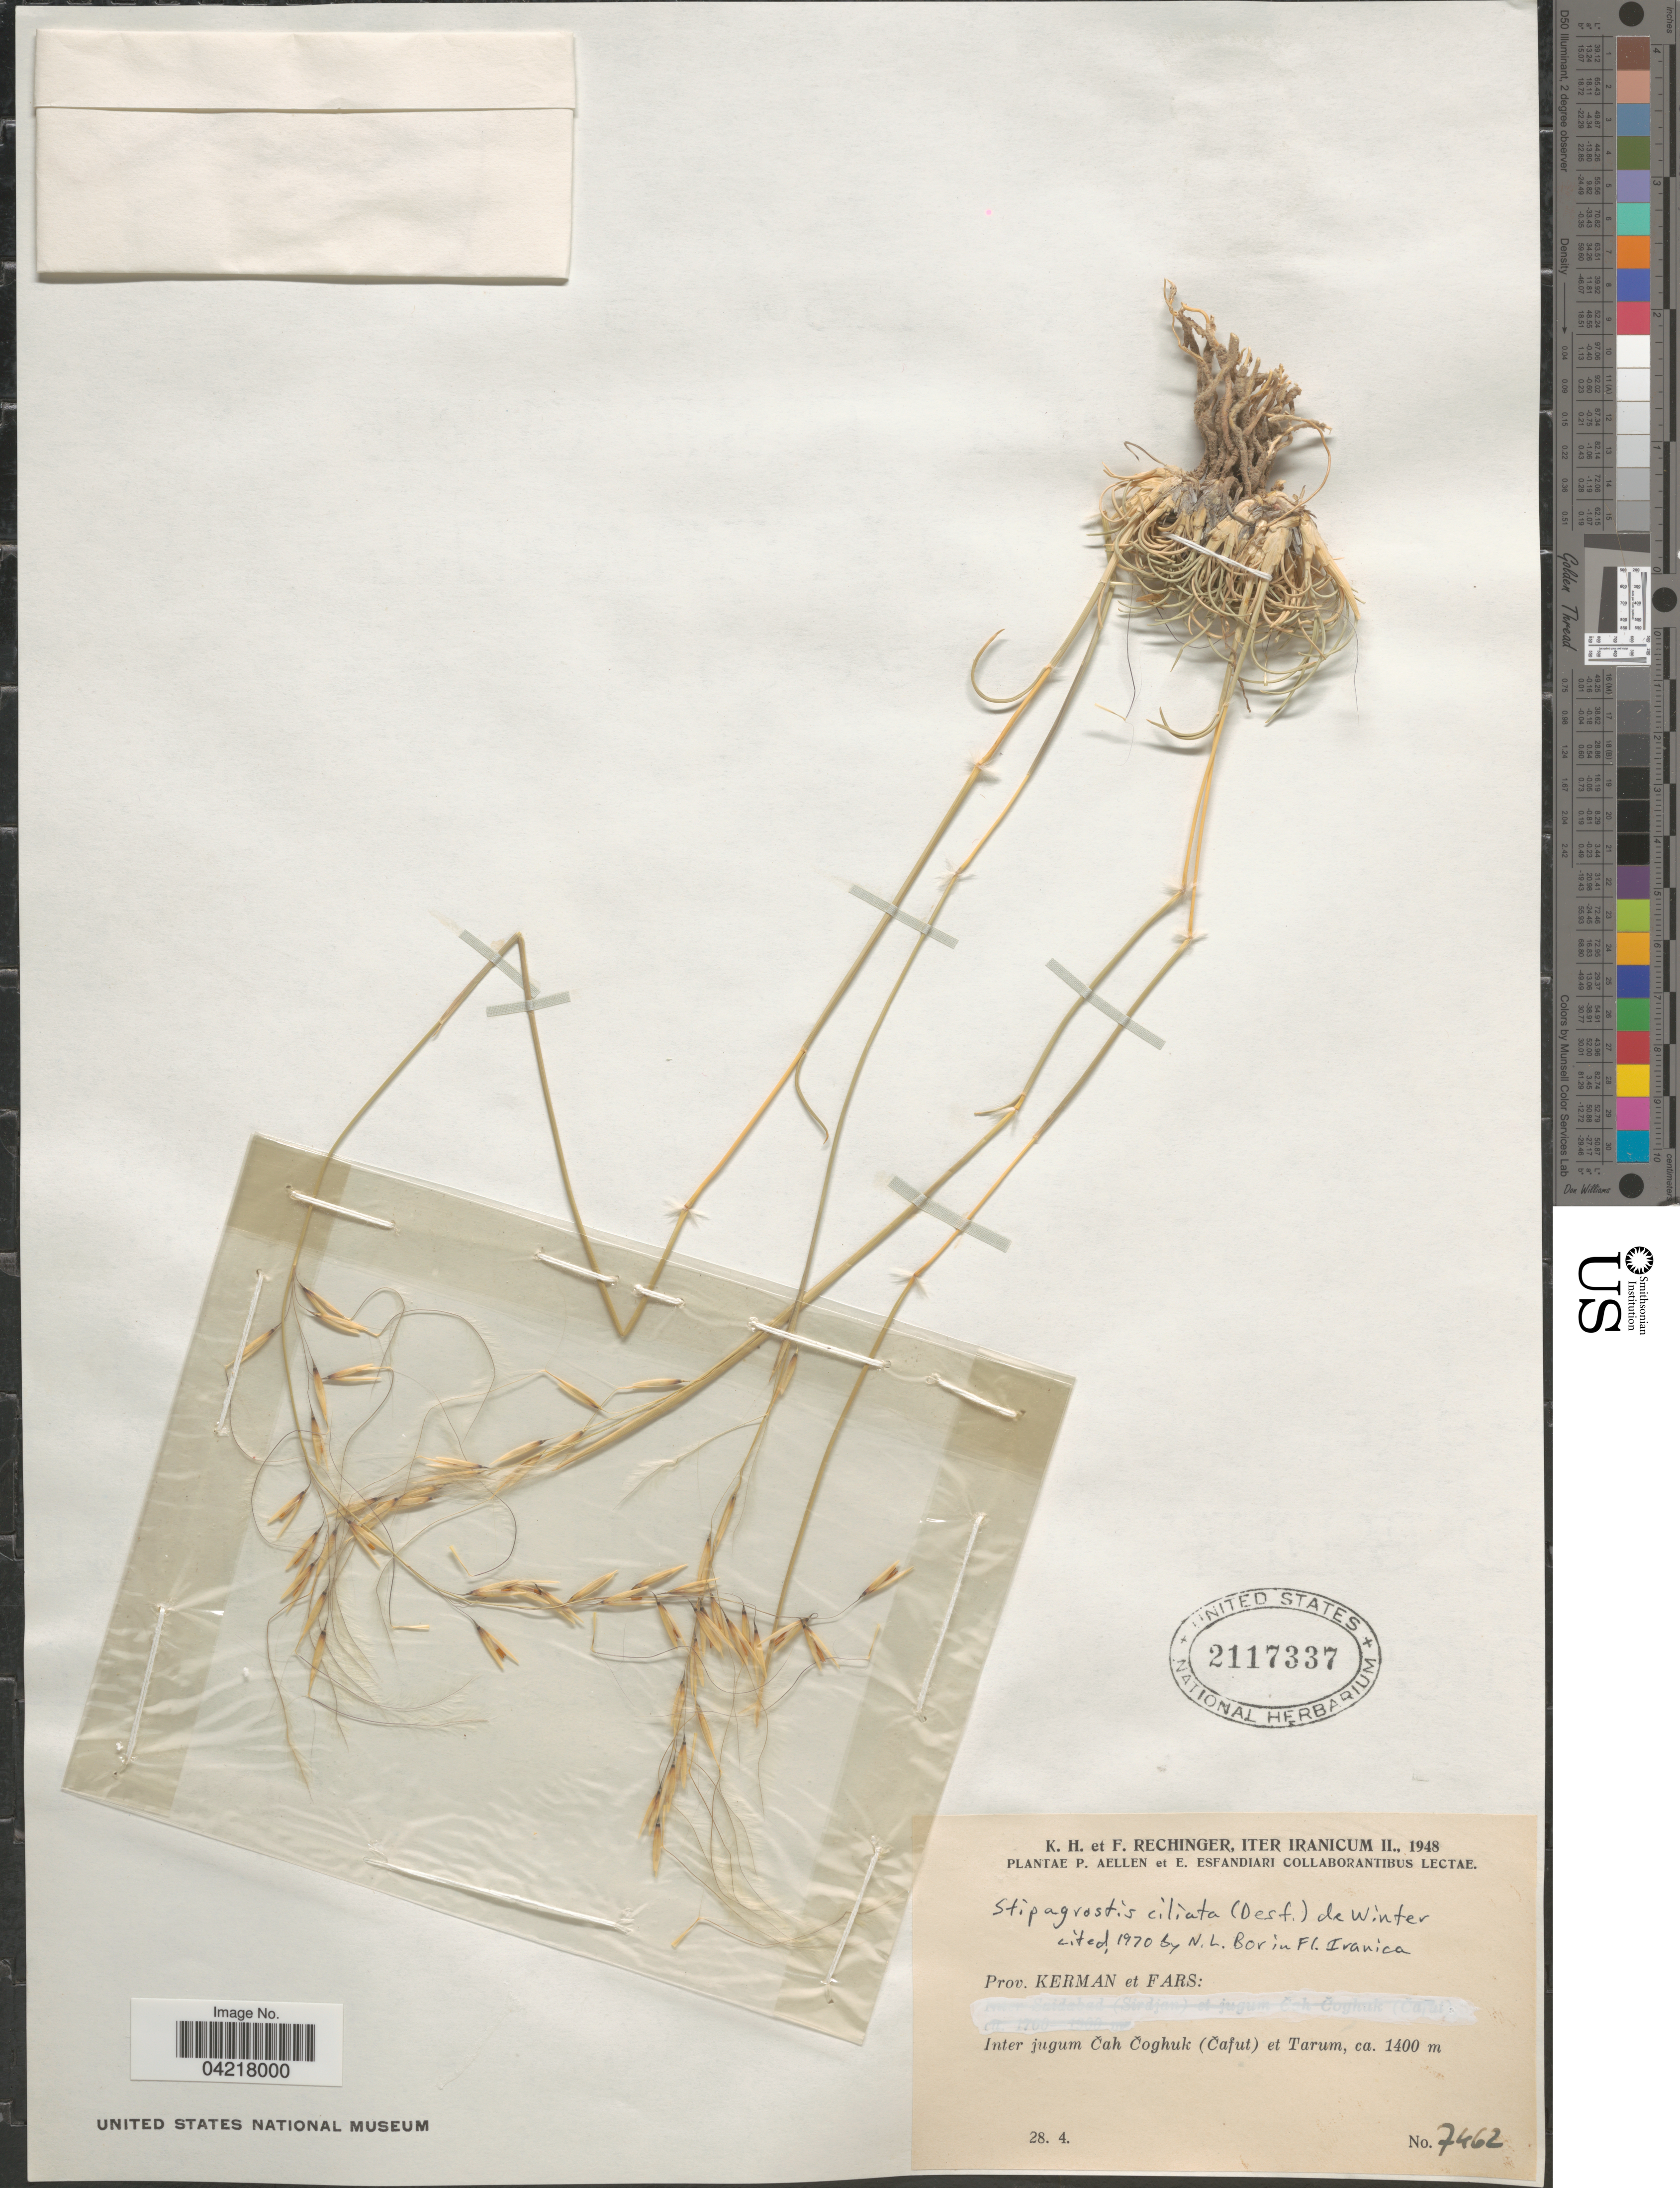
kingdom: Plantae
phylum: Tracheophyta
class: Liliopsida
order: Poales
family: Poaceae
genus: Stipagrostis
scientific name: Stipagrostis ciliata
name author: (Desf.) De Winter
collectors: K. H. Rechinger & F. Rechinger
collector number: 7462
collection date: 1948-04-28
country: Iran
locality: Iter Iranicum II., 1948. Prov. Kerman et Fars: Inter jugum Čah Čoghuk (Čafut) et Tarum.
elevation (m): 1400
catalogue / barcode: US 2117337